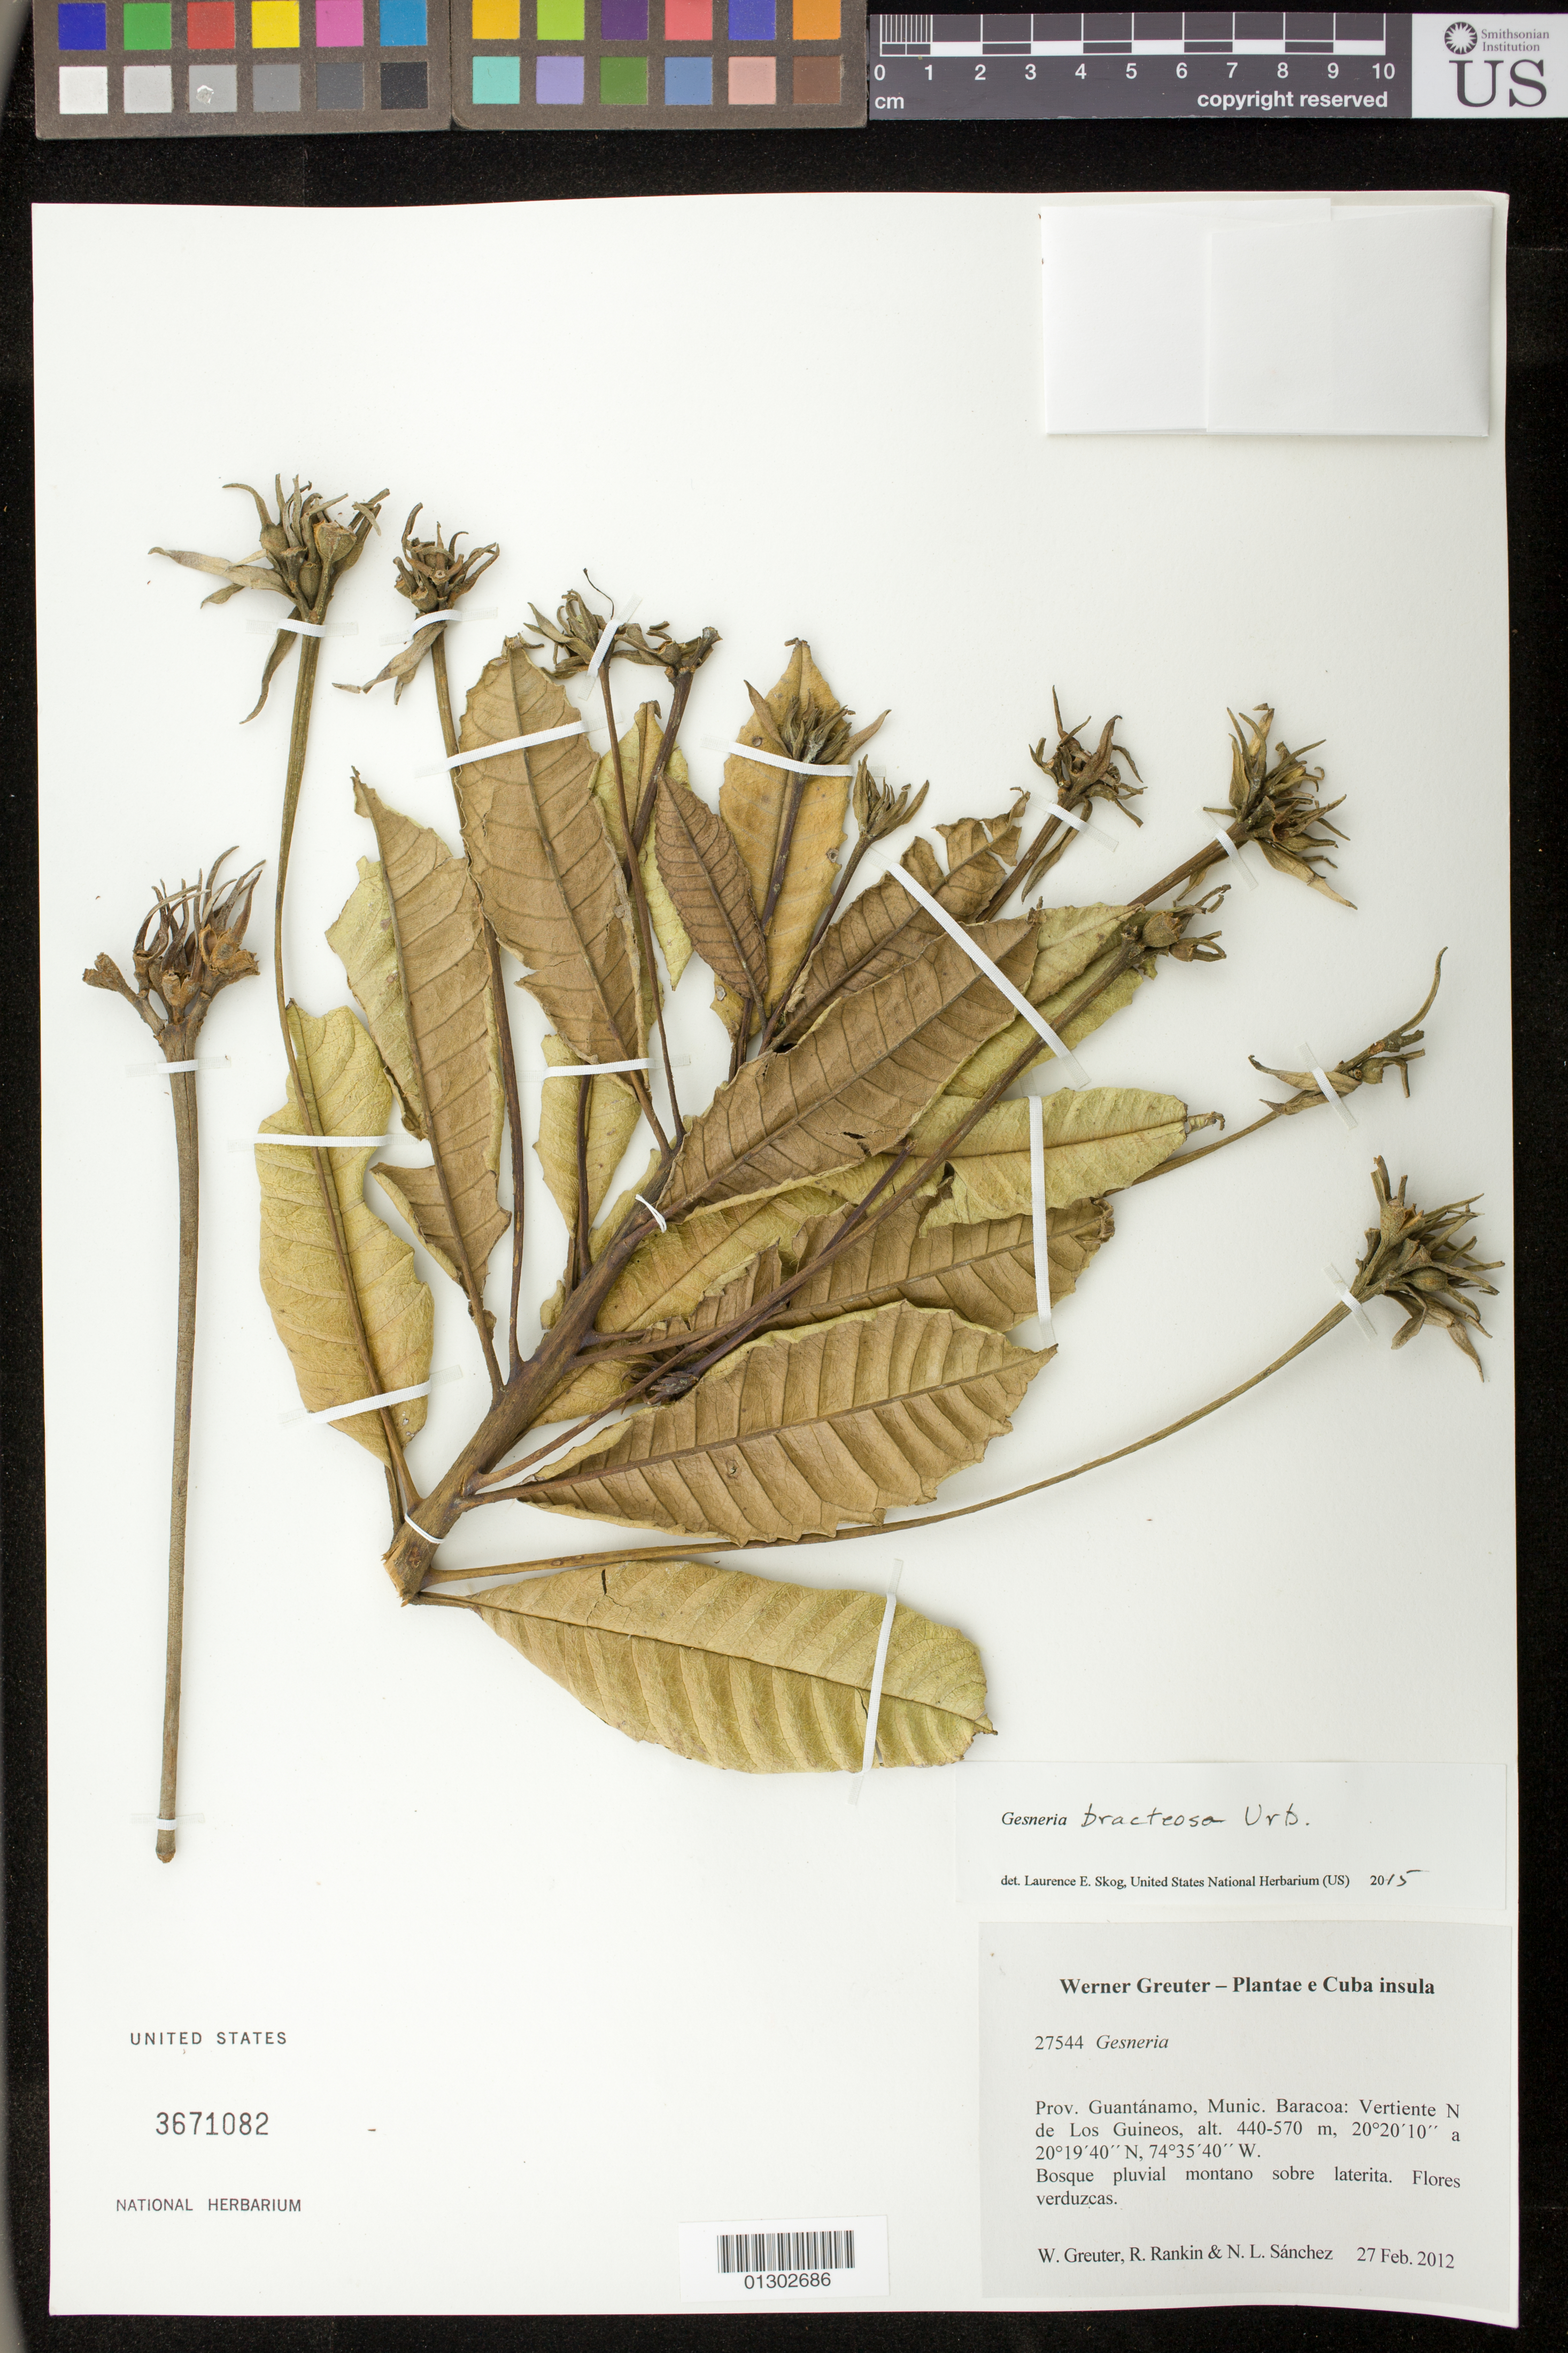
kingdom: Plantae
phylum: Tracheophyta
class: Magnoliopsida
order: Lamiales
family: Gesneriaceae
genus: Gesneria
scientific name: Gesneria bracteosa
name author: Urb.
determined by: Skog, Laurence E.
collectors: W. R. Greuter, R. Rankin Rodriguez & N. Sanchez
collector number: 27544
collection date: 2012-02-27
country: Cuba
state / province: Guantanamo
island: Cuba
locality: Munic. Baracoa; vertiente N de Los Guineos.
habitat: Bosque pluvial montano sobre laterita.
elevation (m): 440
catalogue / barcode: US 3671082